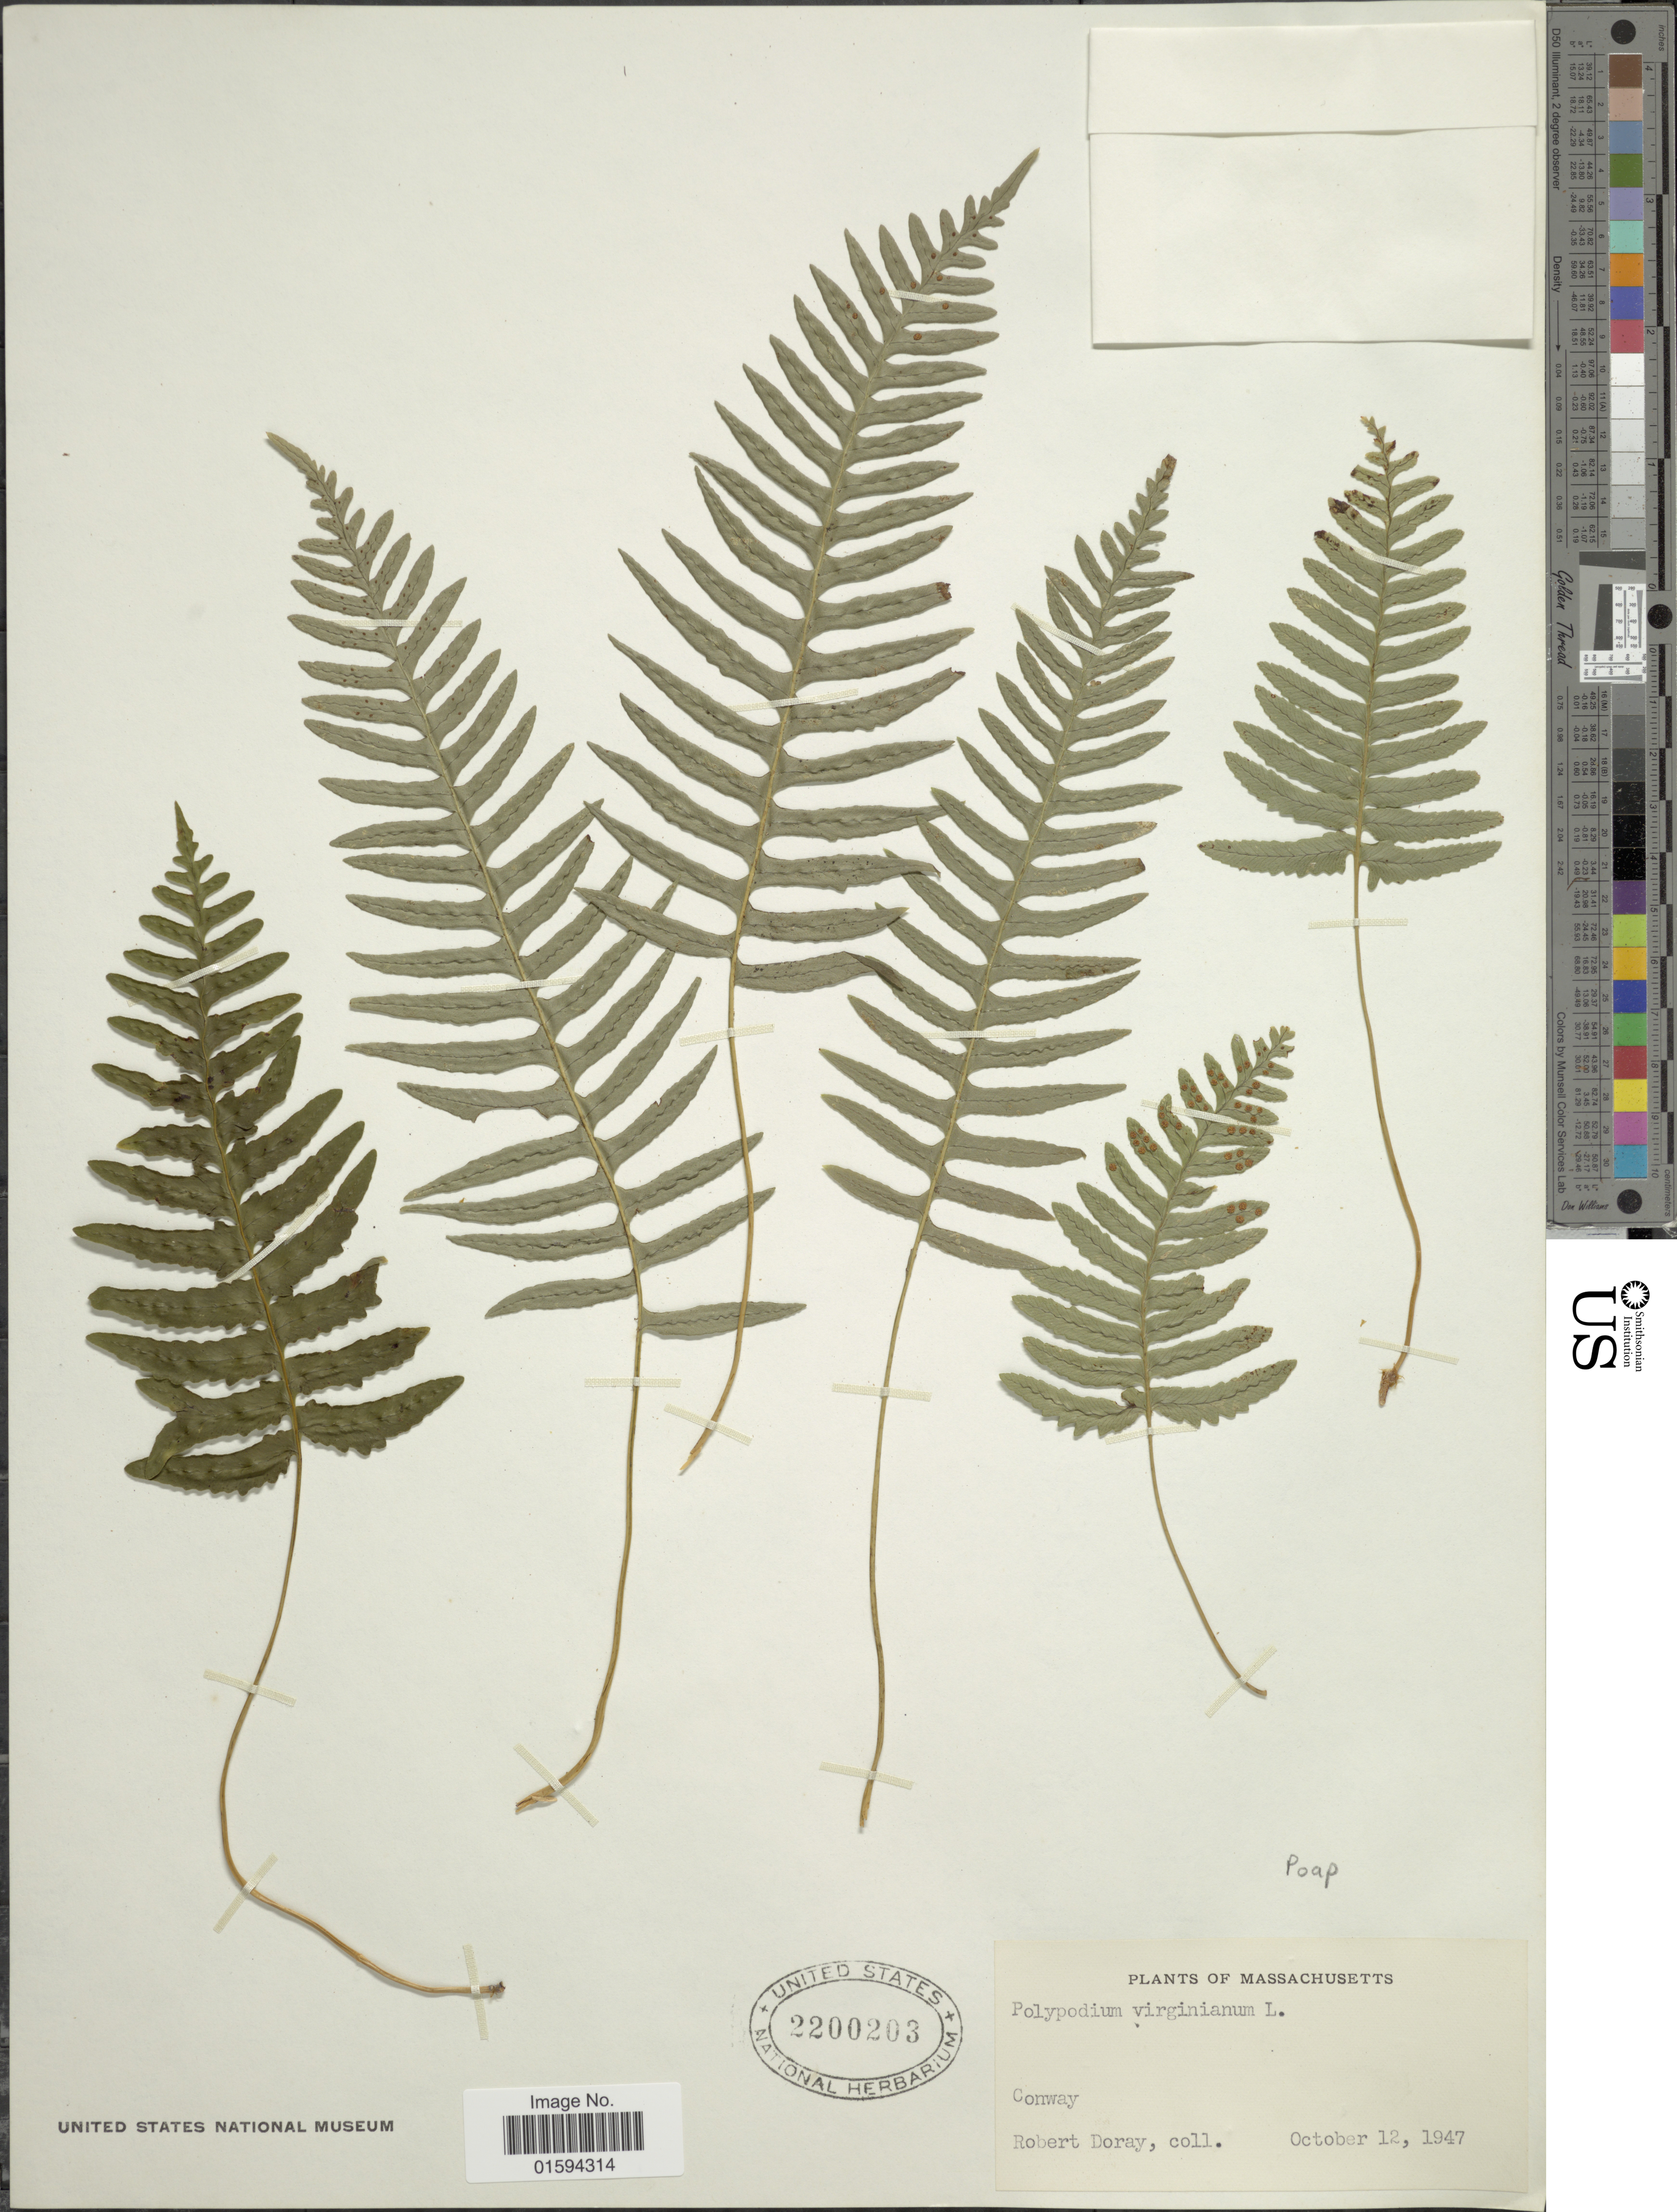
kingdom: Plantae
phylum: Tracheophyta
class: Polypodiopsida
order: Polypodiales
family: Polypodiaceae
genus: Polypodium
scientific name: Polypodium appalachianum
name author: Haufler & Windham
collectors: R. Doray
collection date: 1947-10-12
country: United States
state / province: Massachusetts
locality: Conway.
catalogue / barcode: US 2200203